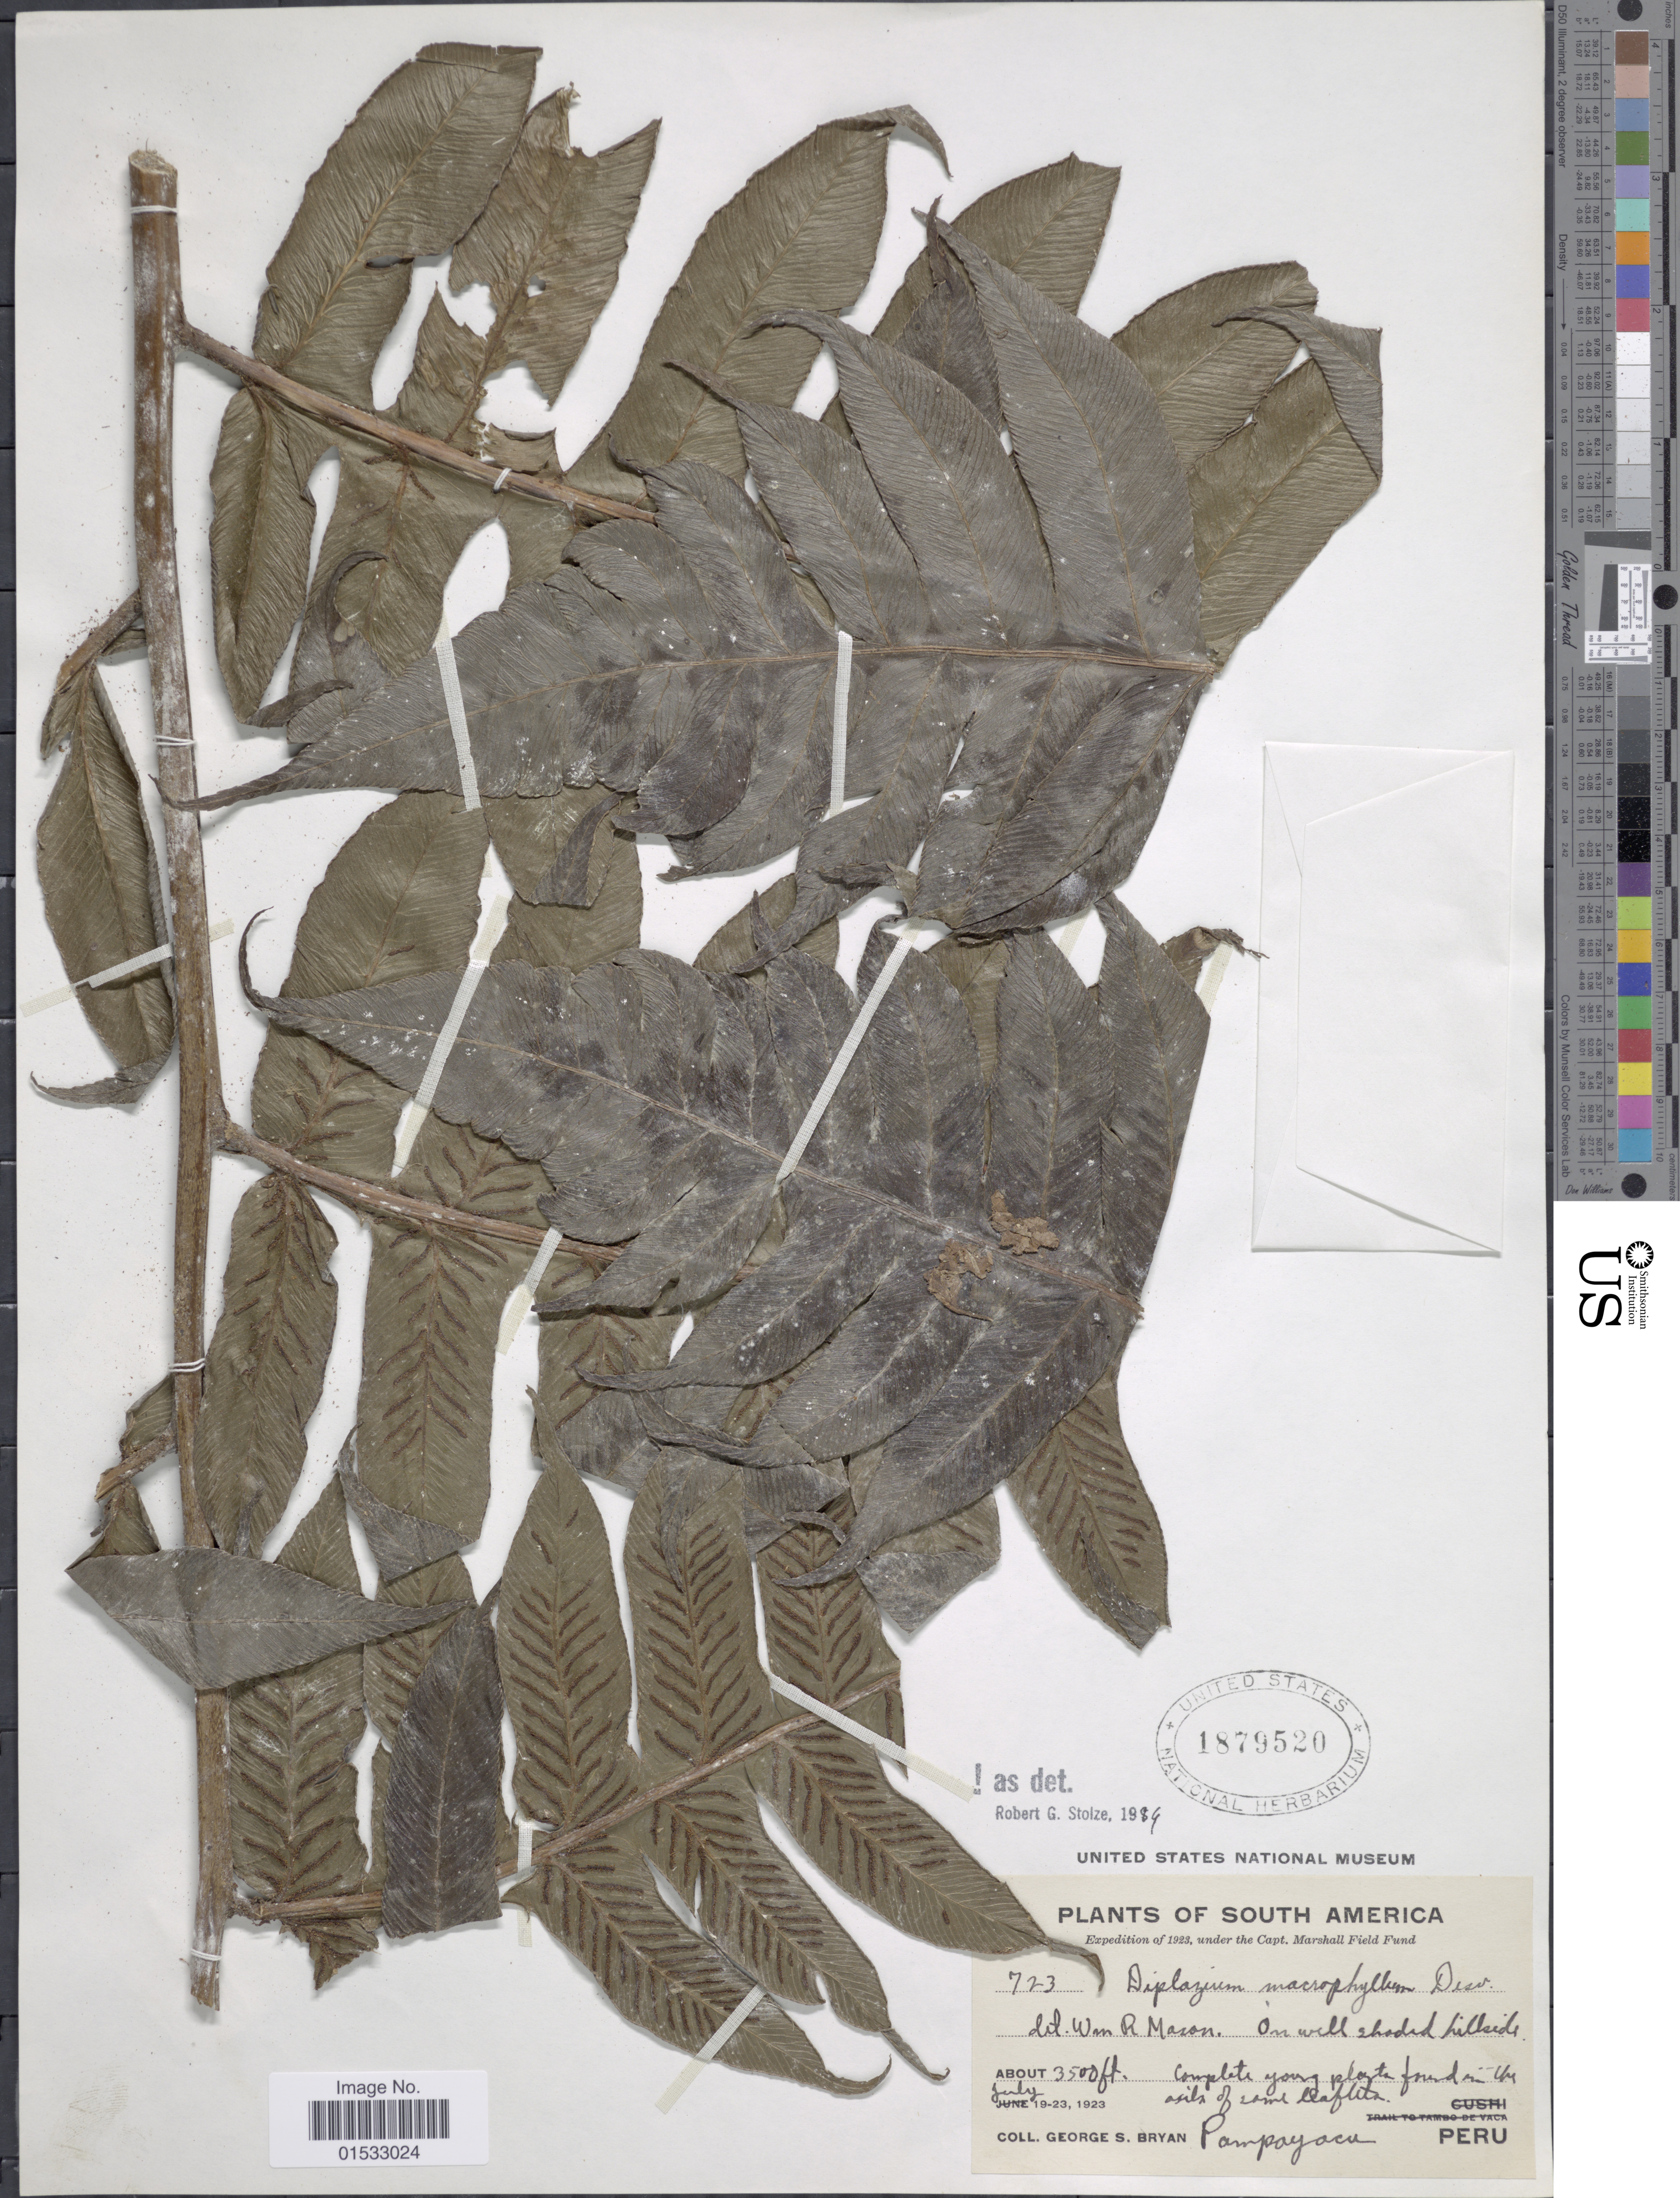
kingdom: Plantae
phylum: Tracheophyta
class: Polypodiopsida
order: Polypodiales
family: Athyriaceae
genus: Diplazium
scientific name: Diplazium macrophyllum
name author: Desv.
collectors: G. S. Bryan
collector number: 723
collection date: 1923-07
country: Peru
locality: Pampayacu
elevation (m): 1067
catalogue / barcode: US 1879520